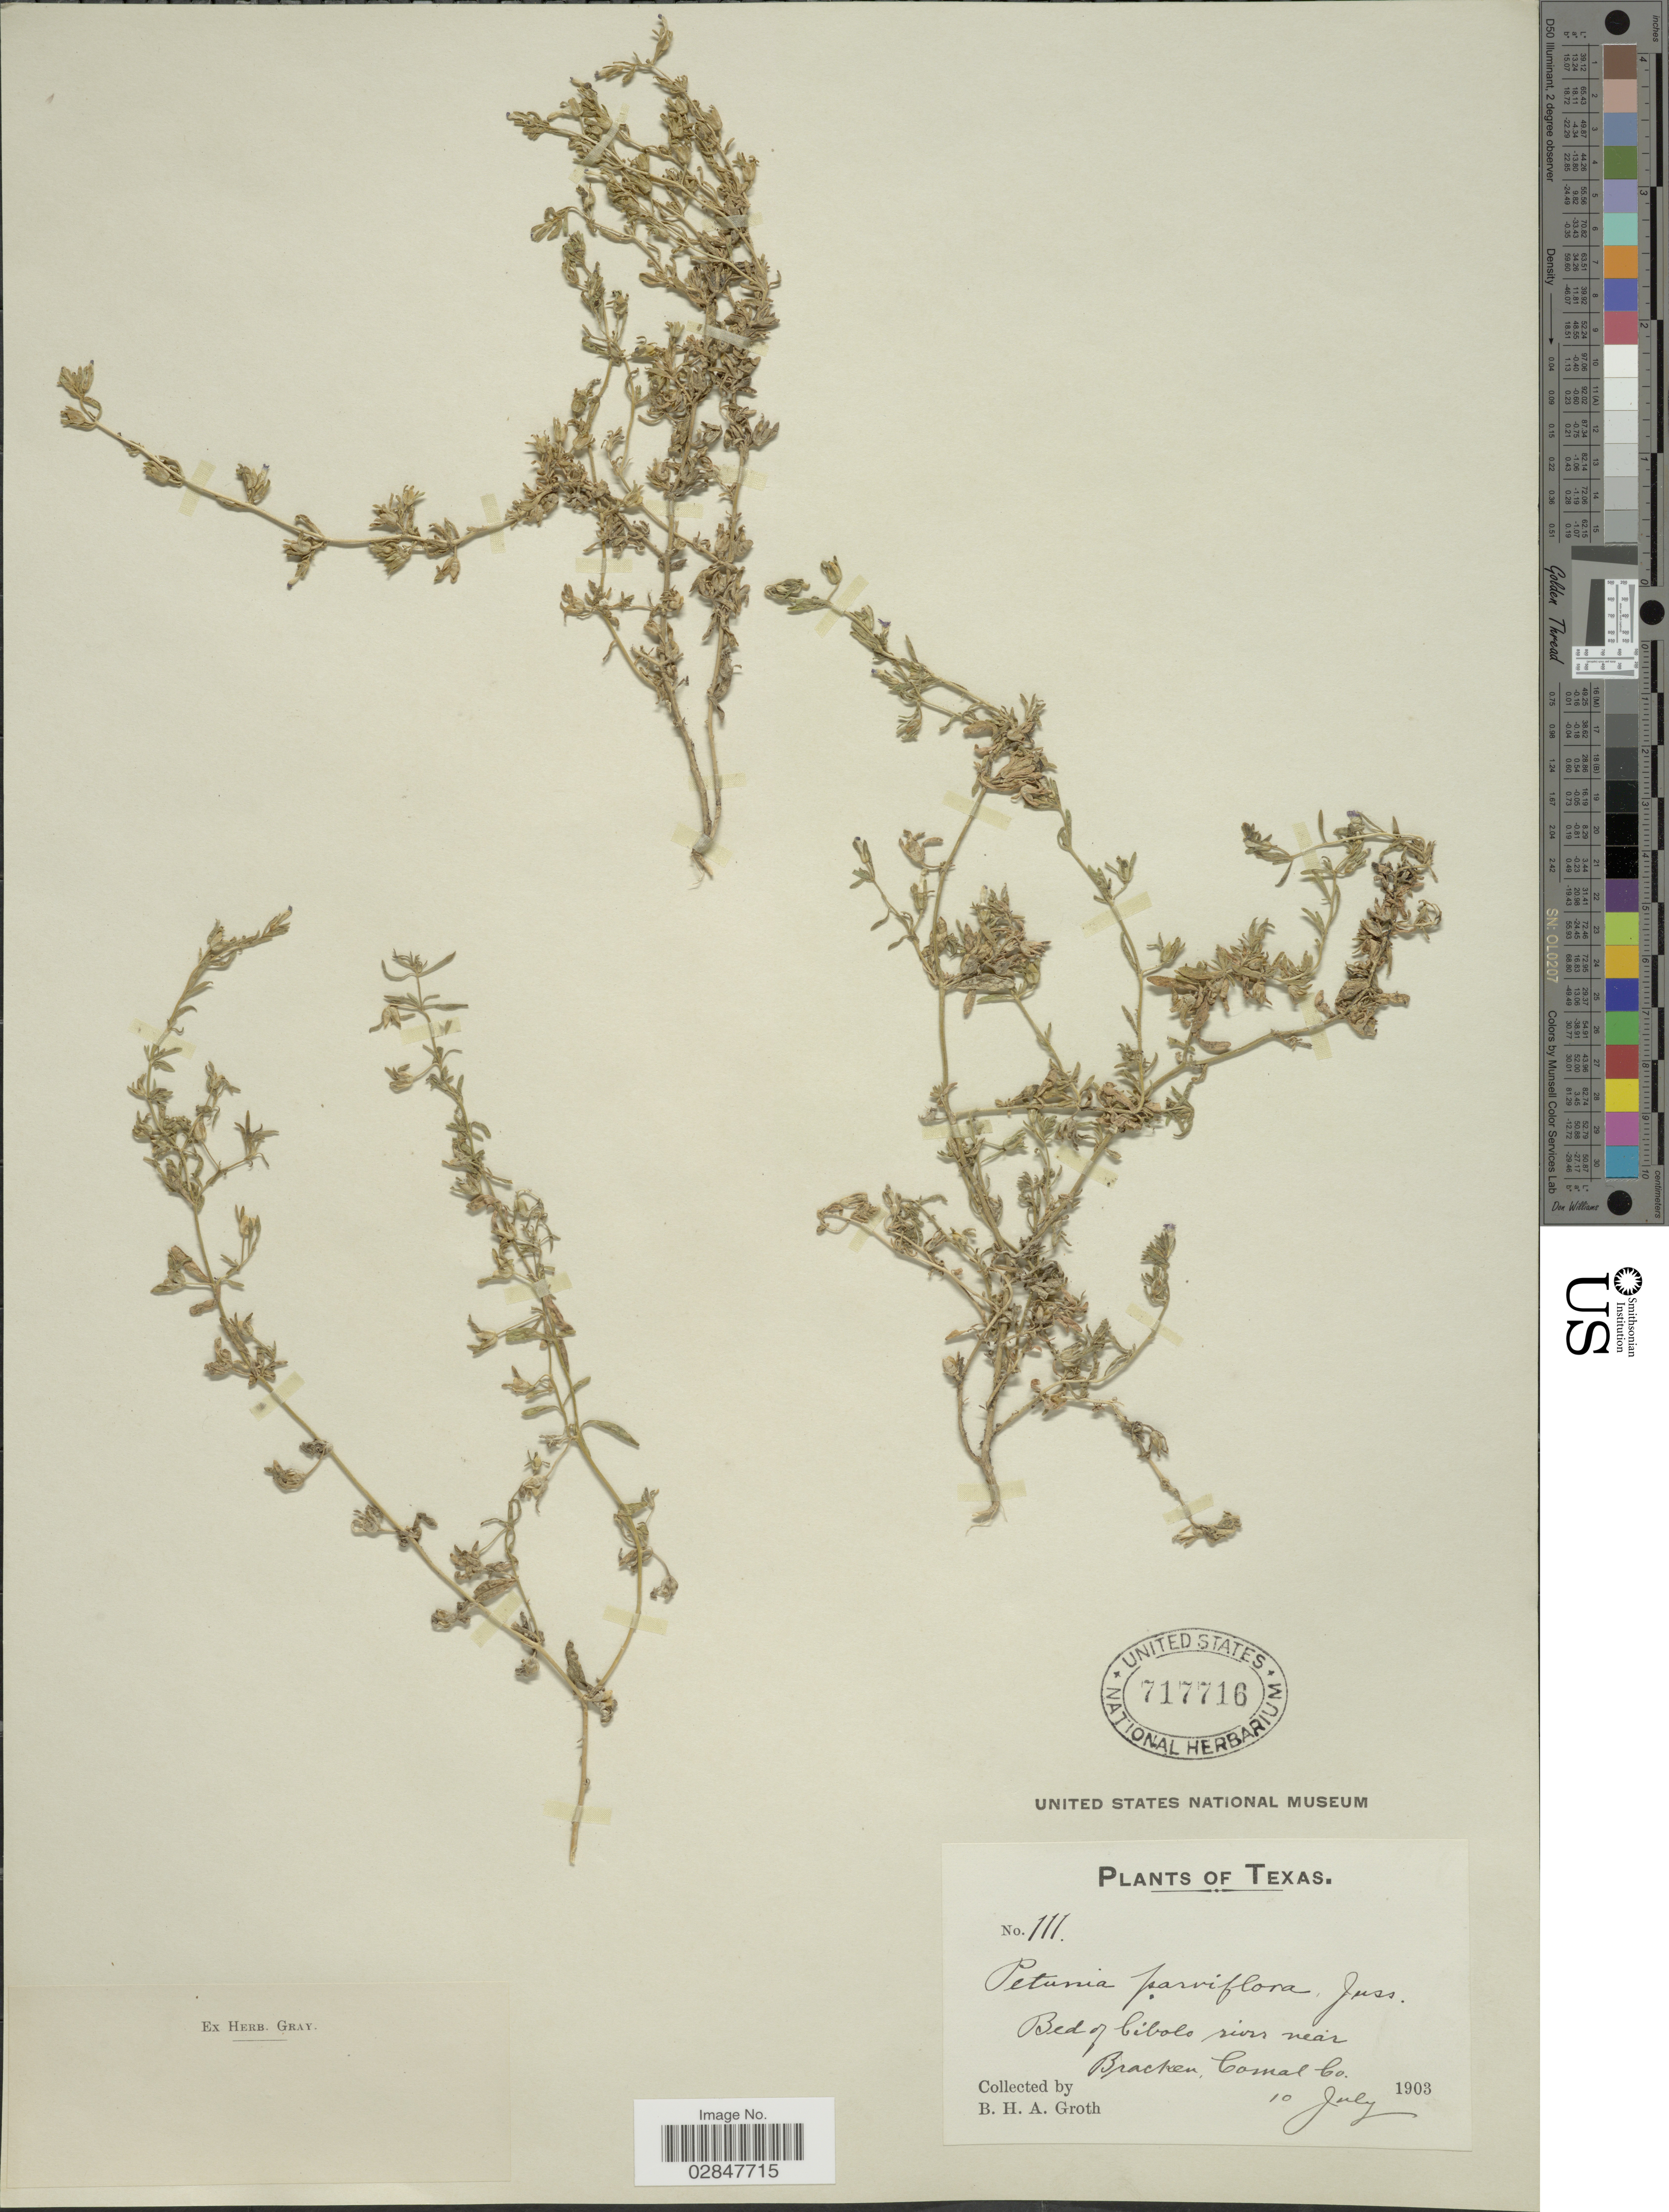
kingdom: Plantae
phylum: Tracheophyta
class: Magnoliopsida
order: Solanales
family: Solanaceae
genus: Petunia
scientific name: Petunia parviflora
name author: Juss.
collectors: B. Groth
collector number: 111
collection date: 1903-07-10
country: United States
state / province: Texas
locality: Bed of Cibolo river near bracken, Comal Co.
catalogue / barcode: US 717716